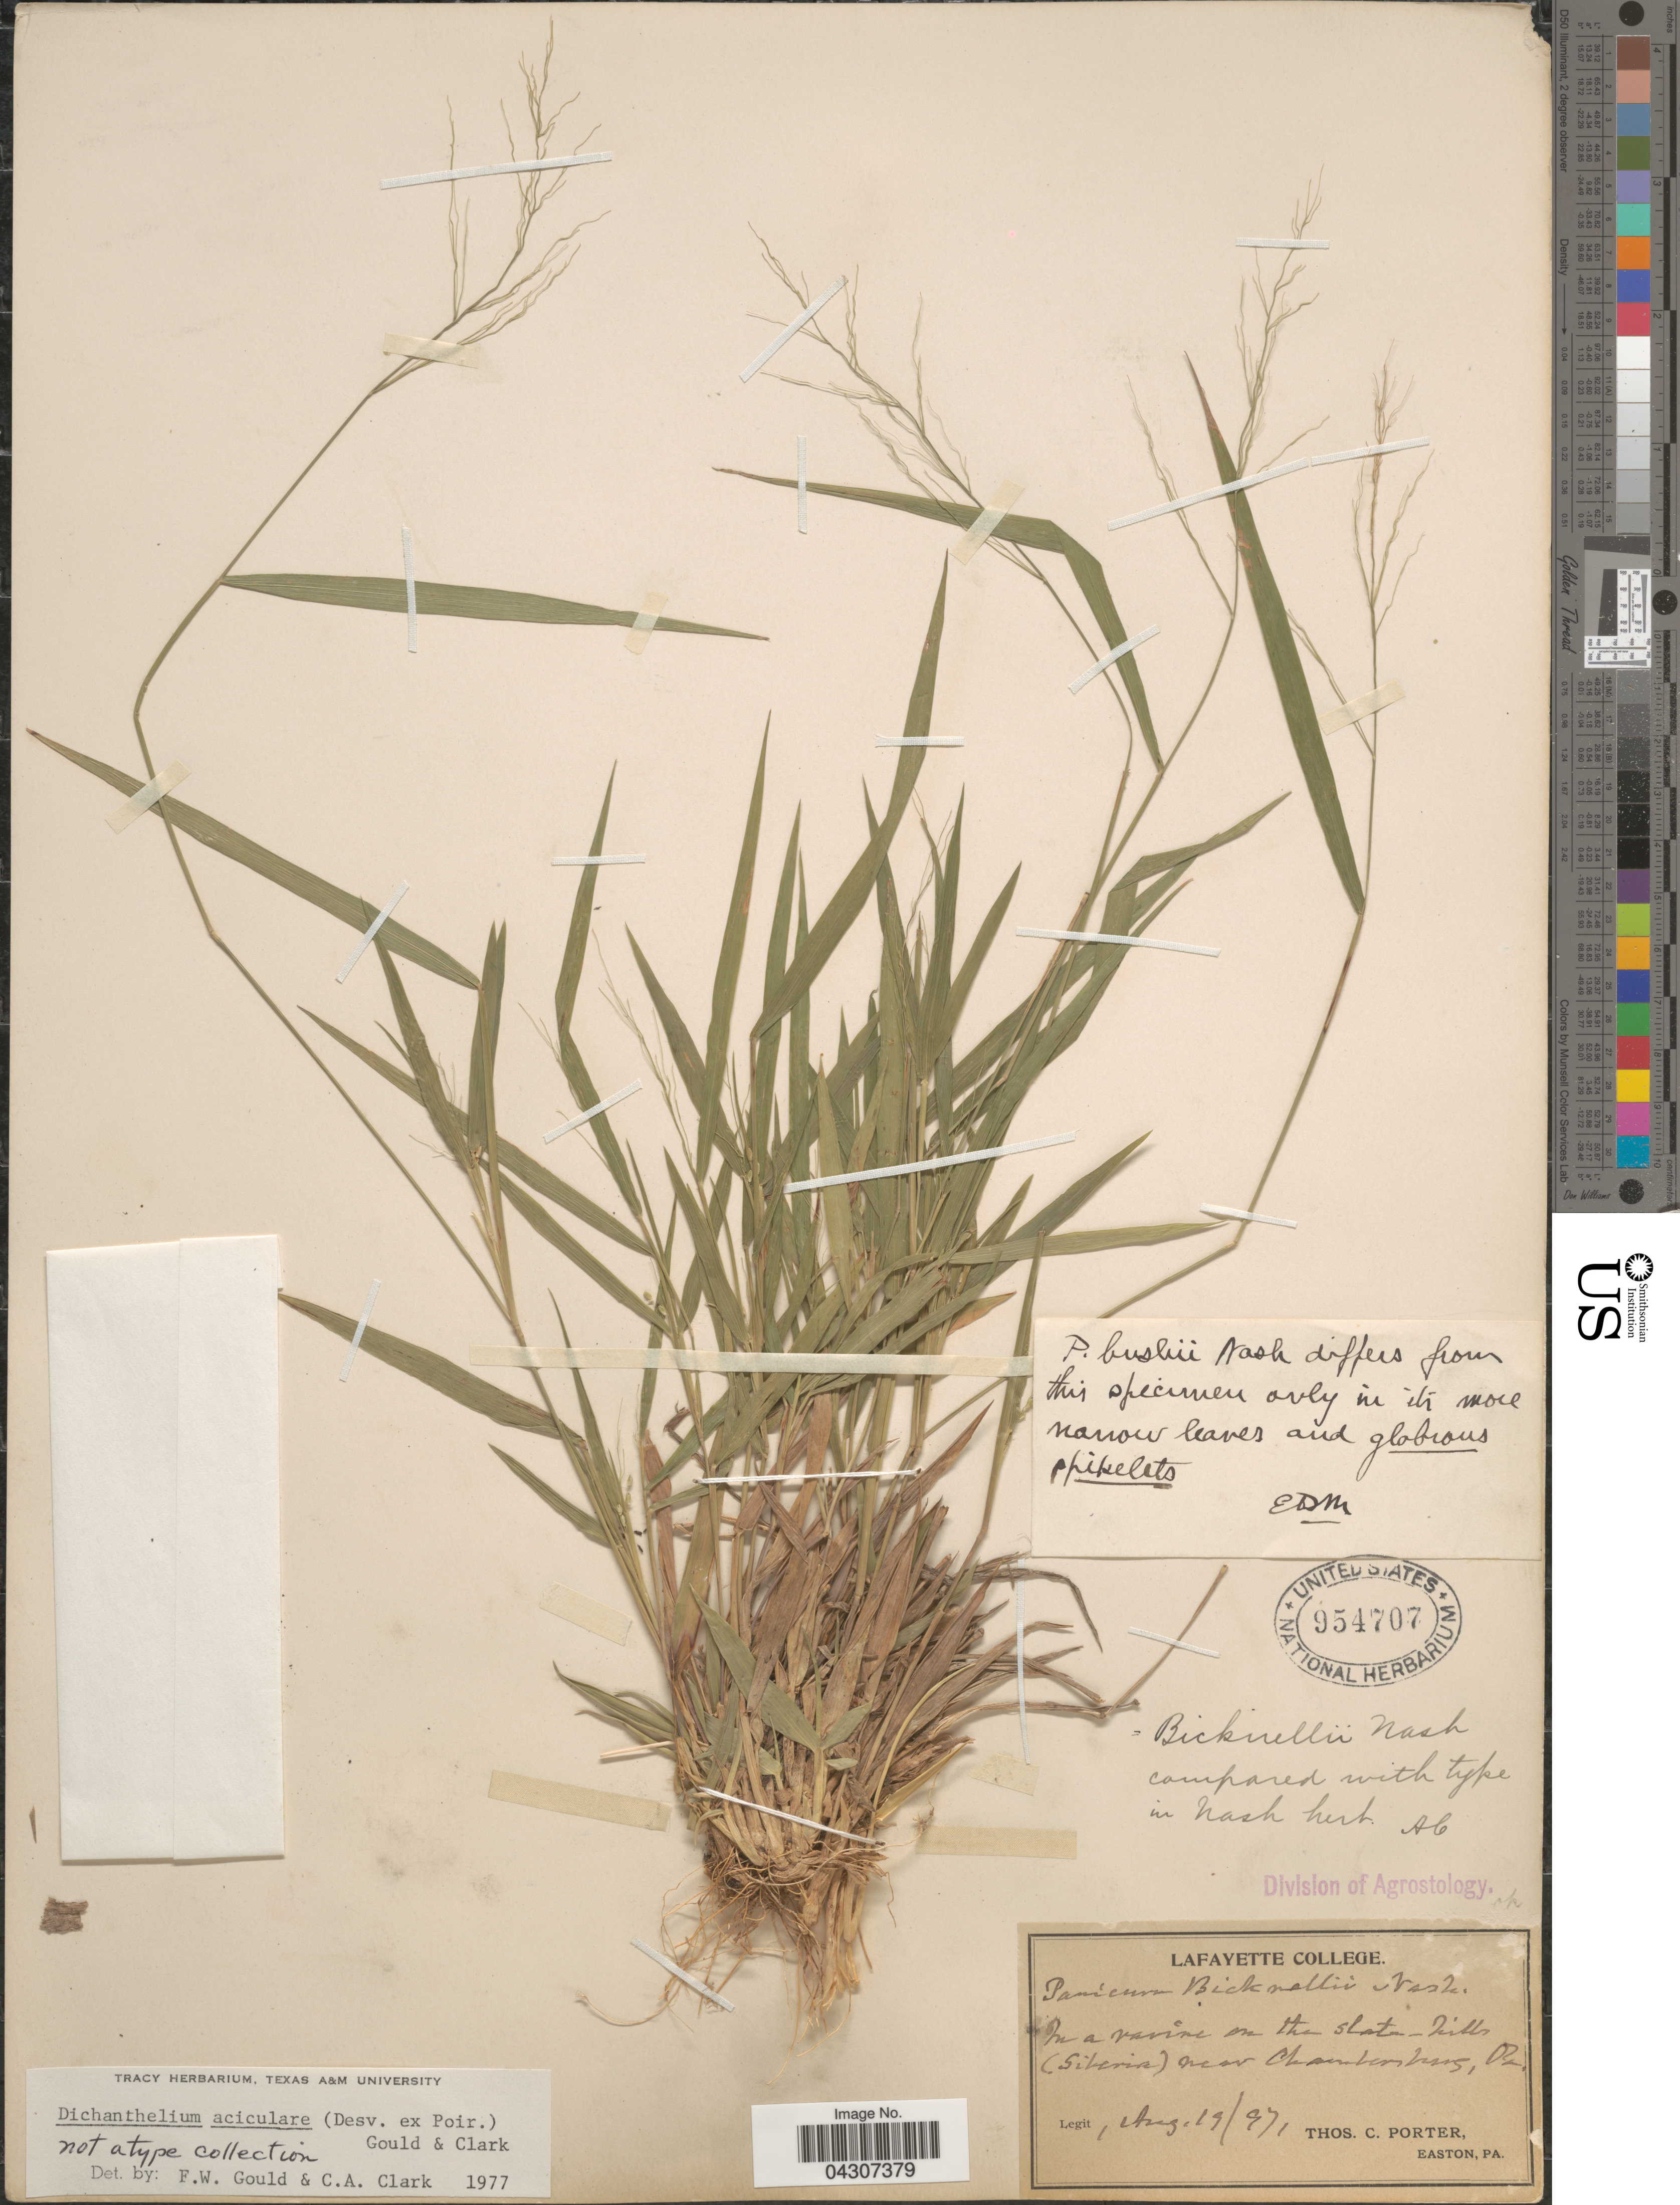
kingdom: Plantae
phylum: Tracheophyta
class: Liliopsida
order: Poales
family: Poaceae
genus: Dichanthelium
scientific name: Dichanthelium aciculare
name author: (Desv. ex Poir.) Gould & C.A. Clark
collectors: T. Porter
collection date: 1971-08-19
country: United States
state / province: Pennsylvania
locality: In a ravine on the slate hills (Silveria) near Chamberburg.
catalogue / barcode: US 954707